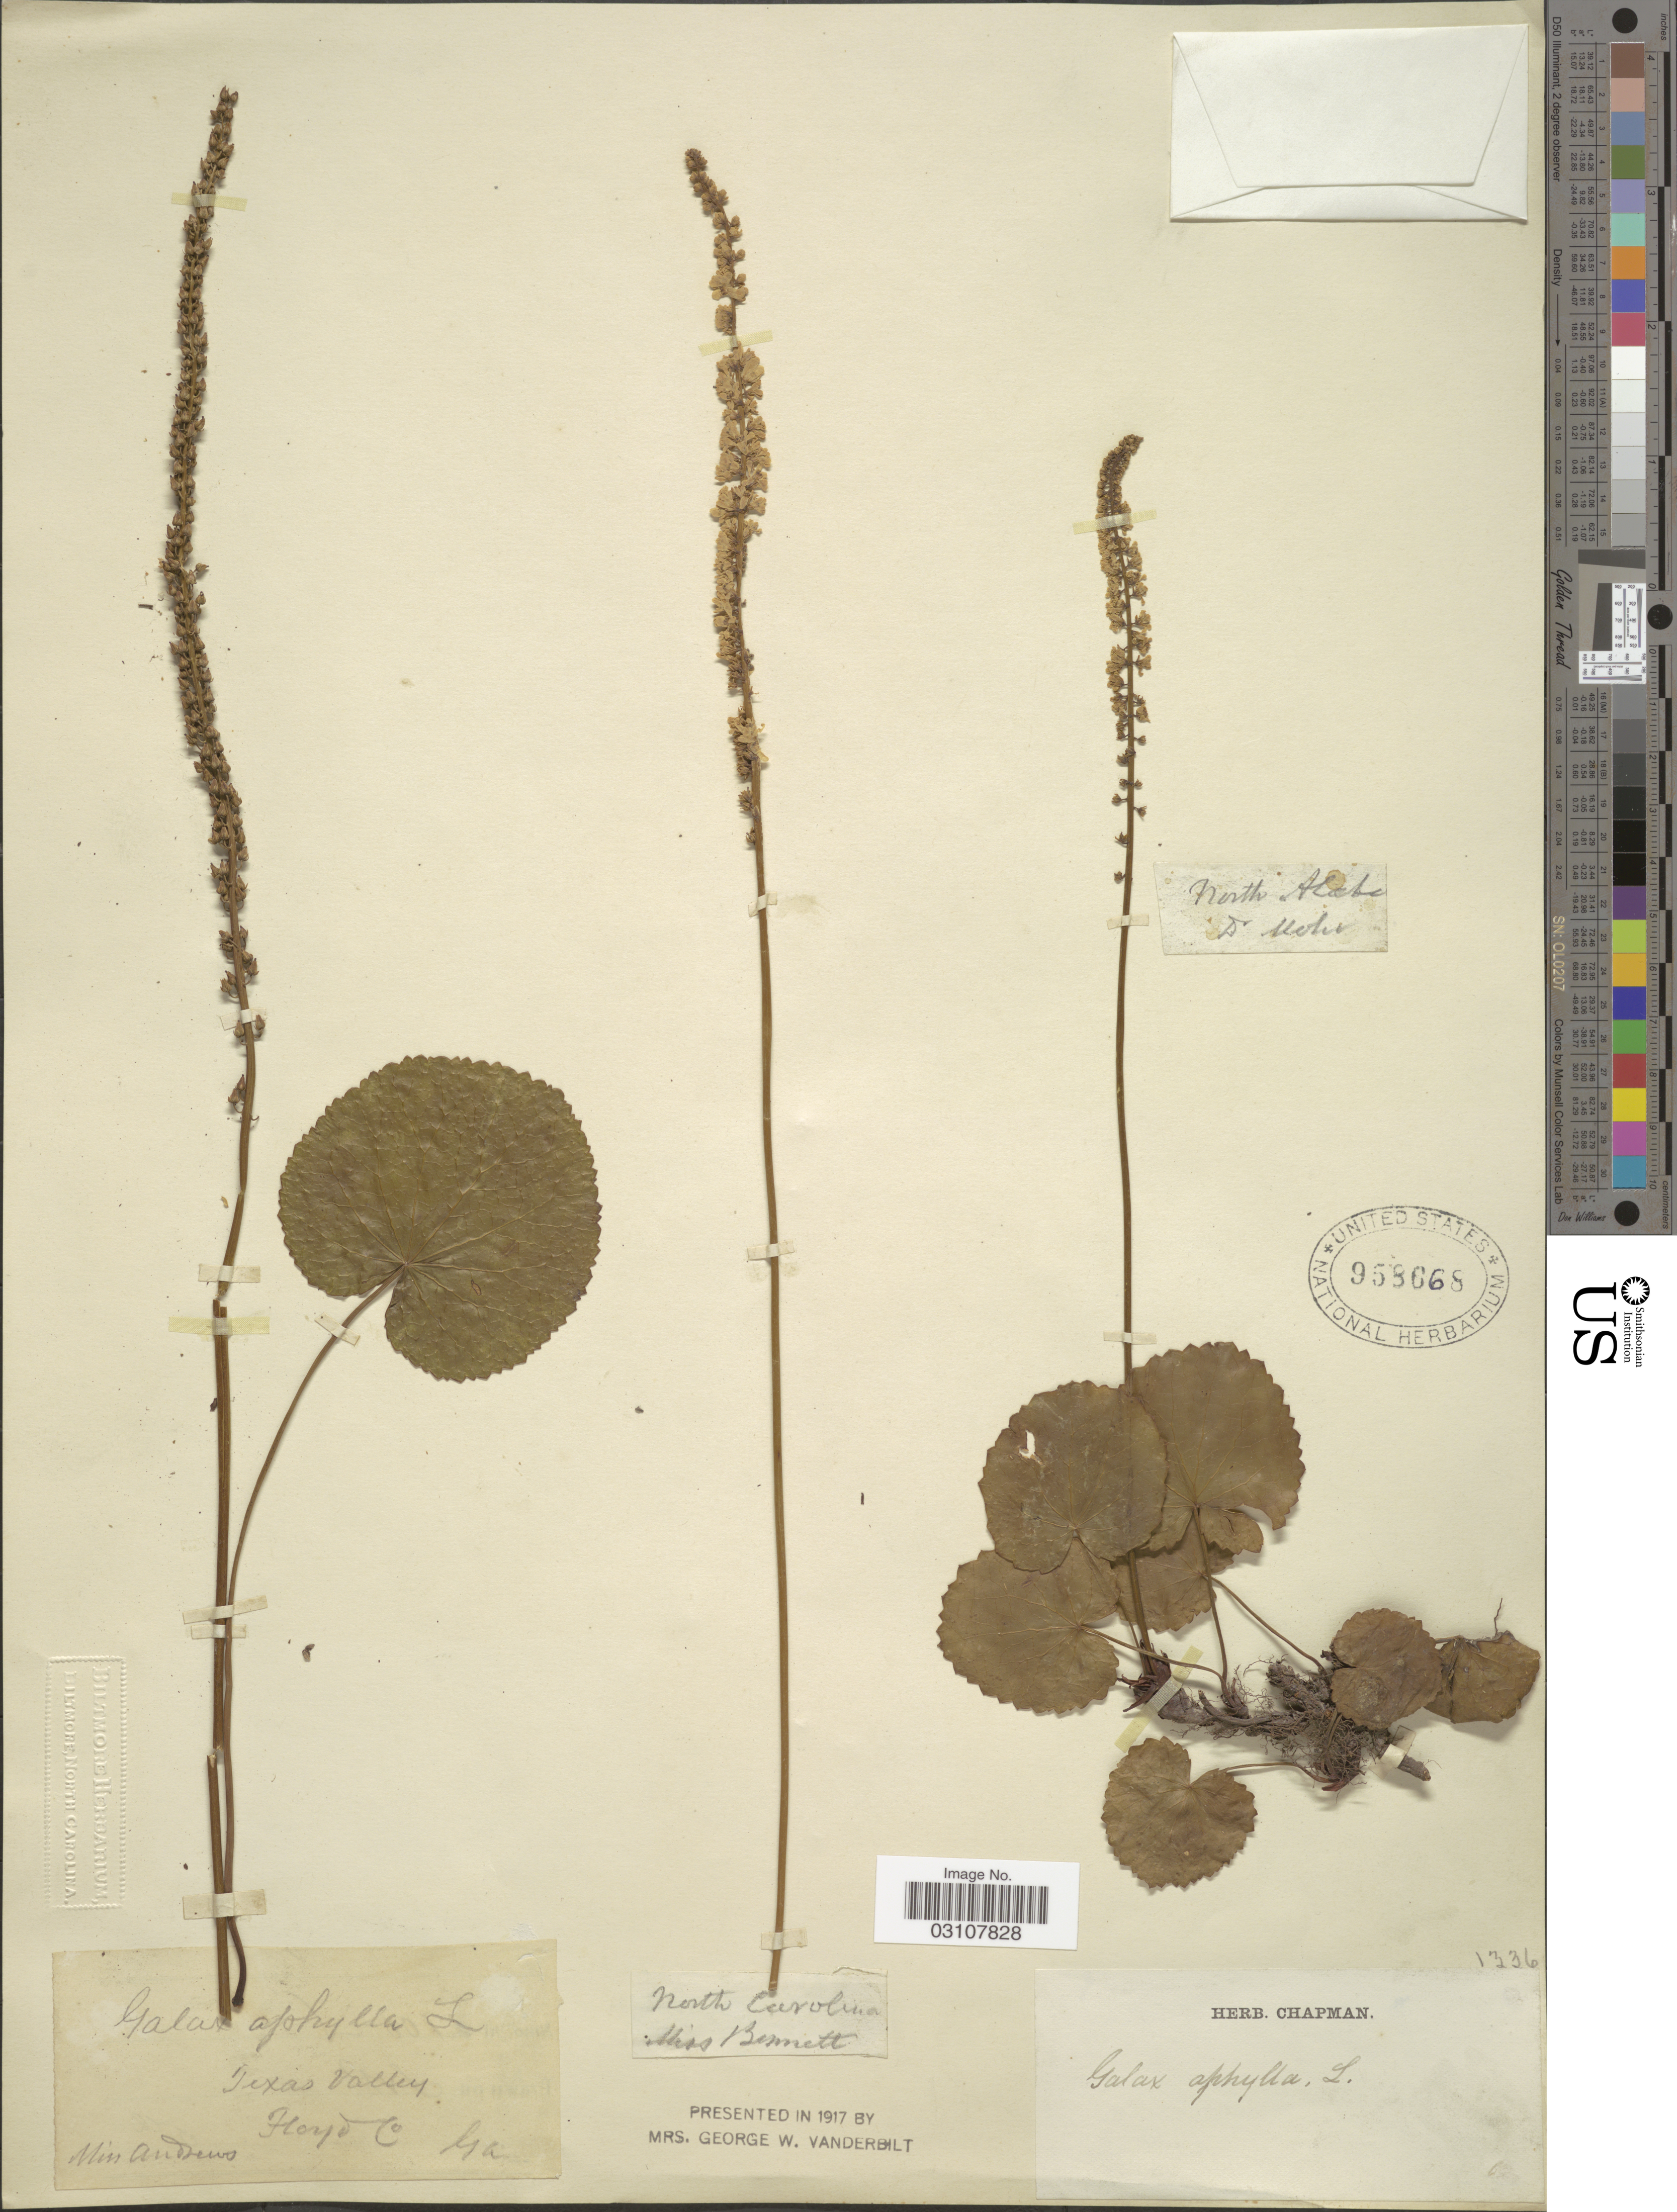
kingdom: Plantae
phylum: Tracheophyta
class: Magnoliopsida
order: Ericales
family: Diapensiaceae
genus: Galax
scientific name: Galax urceolata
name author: (Poir.) Brummitt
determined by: Gaynor, Michelle L., (FLAS), University of Florida (UNITED STATES)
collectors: Andrews, Bennett & Mohr, --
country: United States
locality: Texas Valley, Floyd Co. Ga. North Alabama, North Carolina. [unsure placement]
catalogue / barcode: US 958668